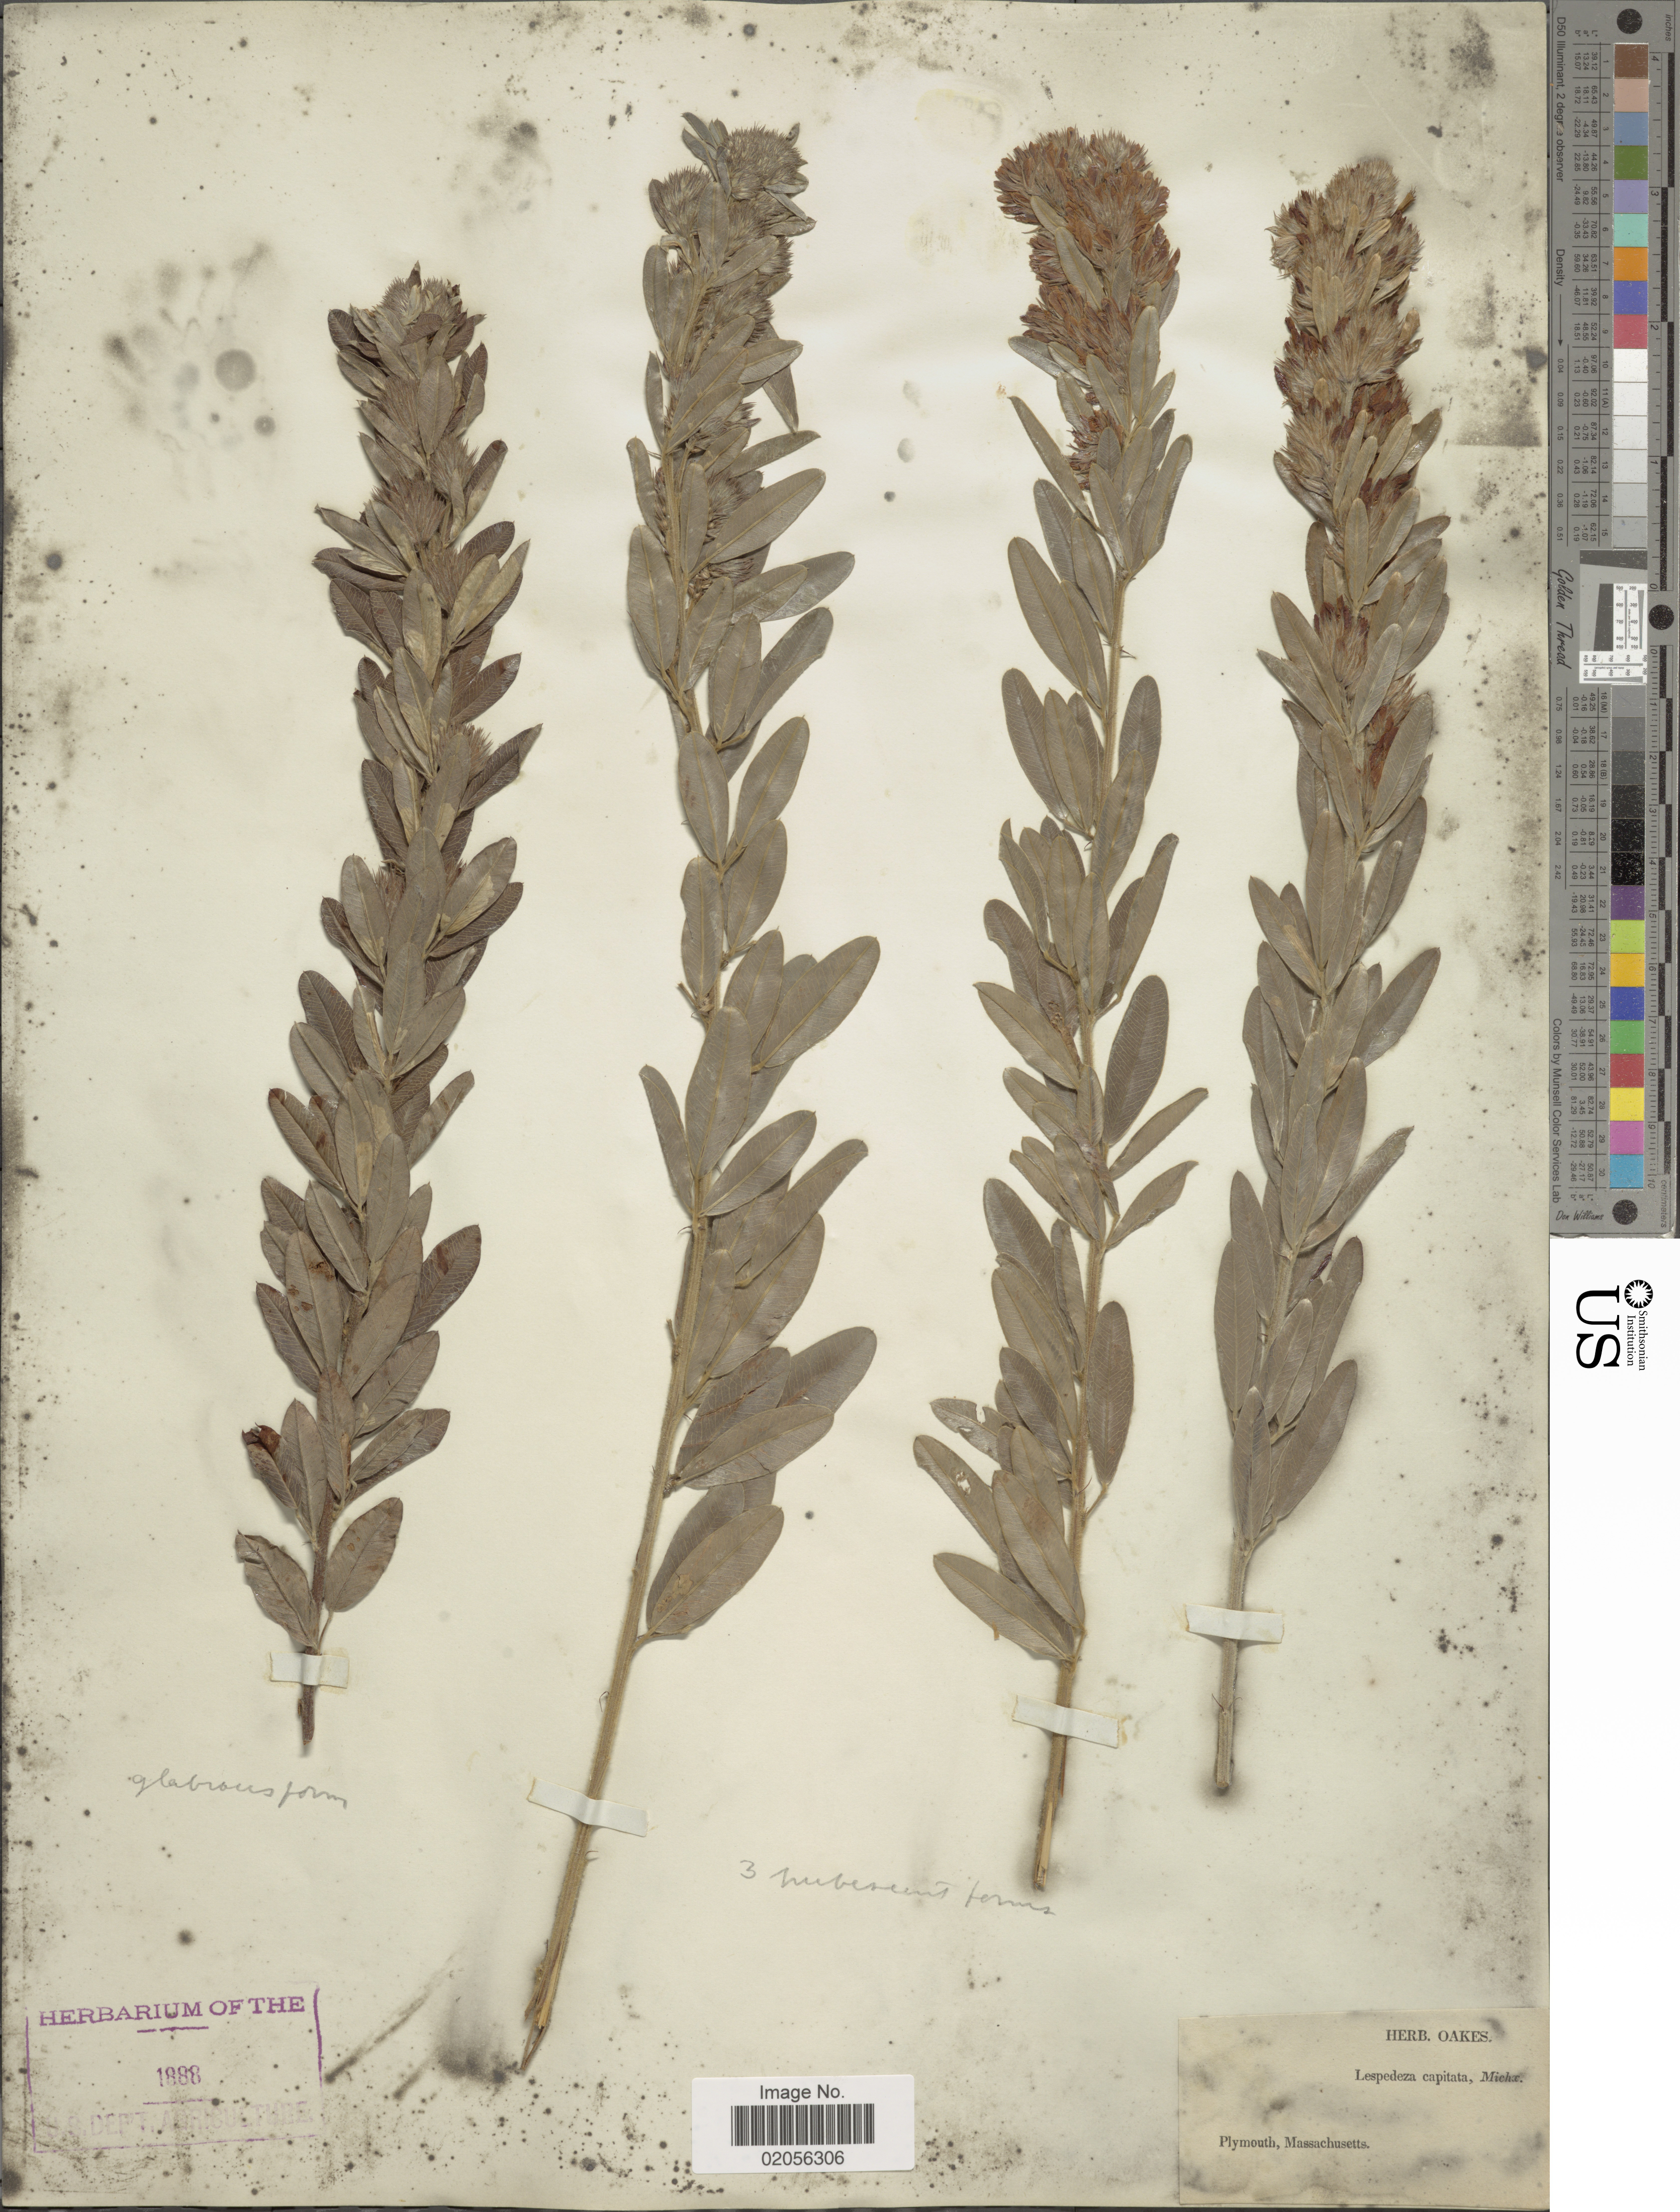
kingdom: Plantae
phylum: Tracheophyta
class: Magnoliopsida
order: Fabales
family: Fabaceae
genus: Lespedeza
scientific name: Lespedeza capitata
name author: Michx.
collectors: ex herb. Oakes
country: United States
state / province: Massachusetts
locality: Plymouth